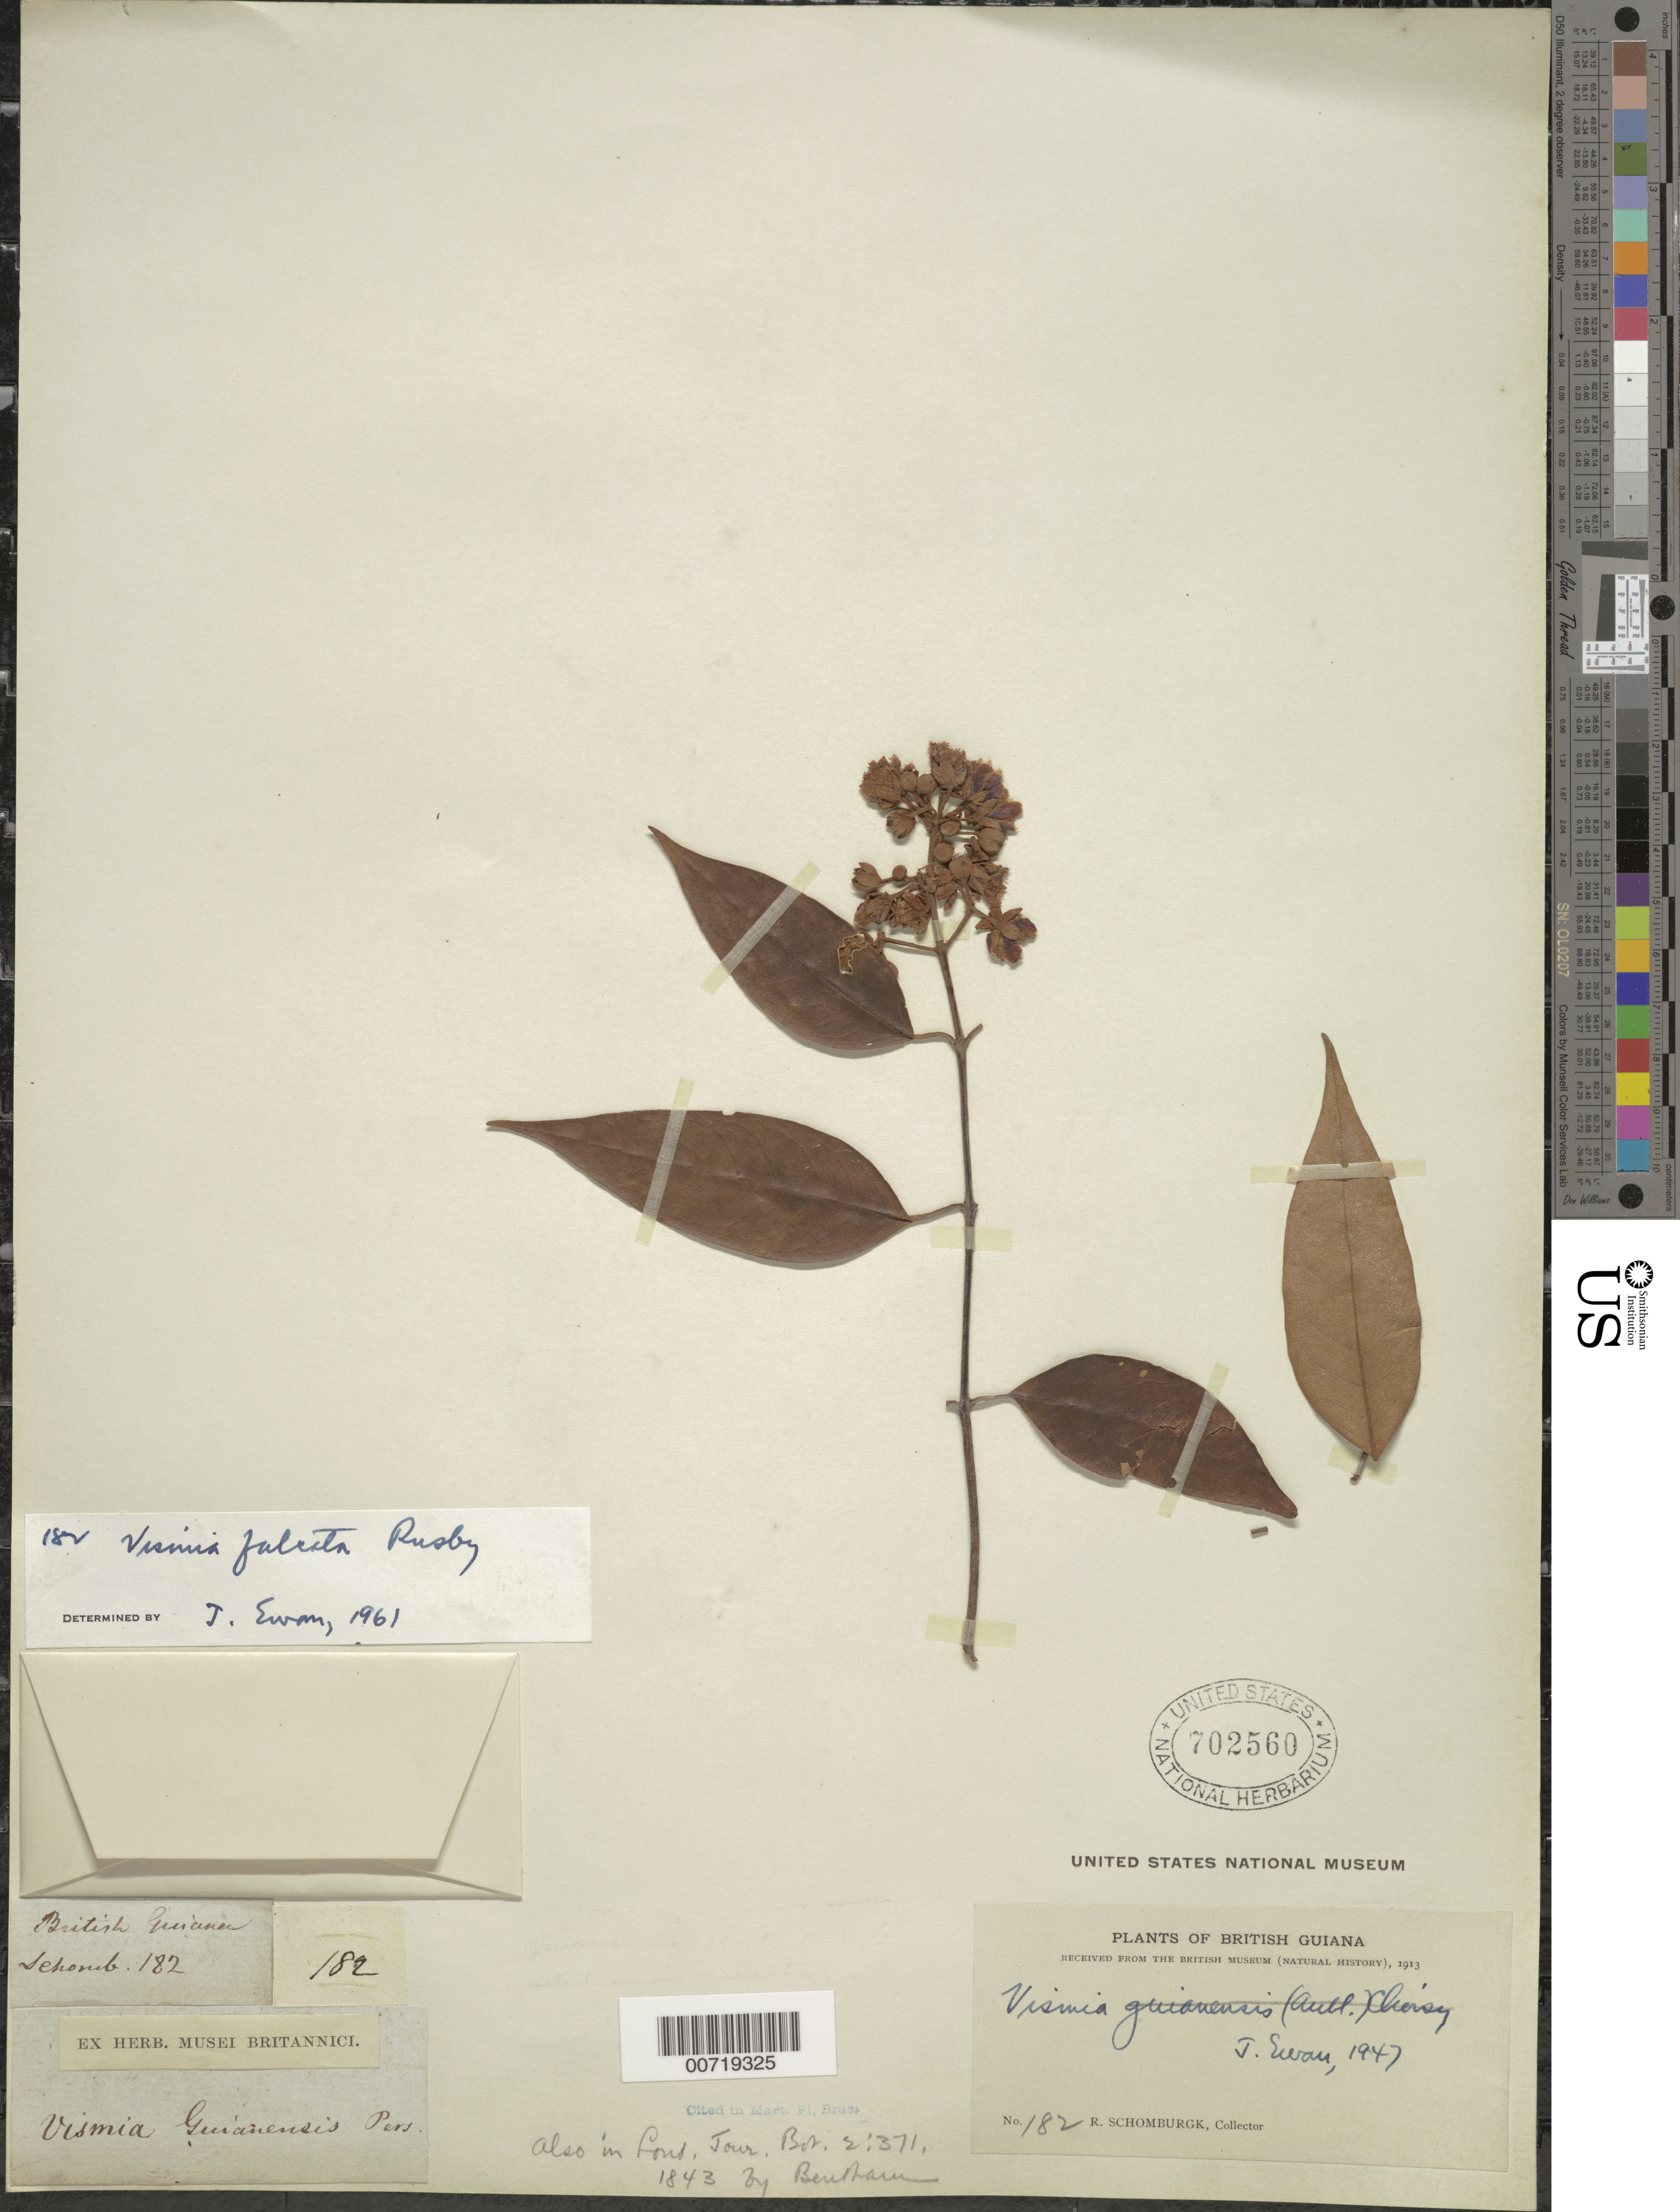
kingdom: Plantae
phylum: Tracheophyta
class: Magnoliopsida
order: Malpighiales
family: Hypericaceae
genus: Vismia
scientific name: Vismia guianensis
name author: (Aubl.) Pers.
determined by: Ewan, J. A.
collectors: R. H. Schomburgk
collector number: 182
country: Guyana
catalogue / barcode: US 702560